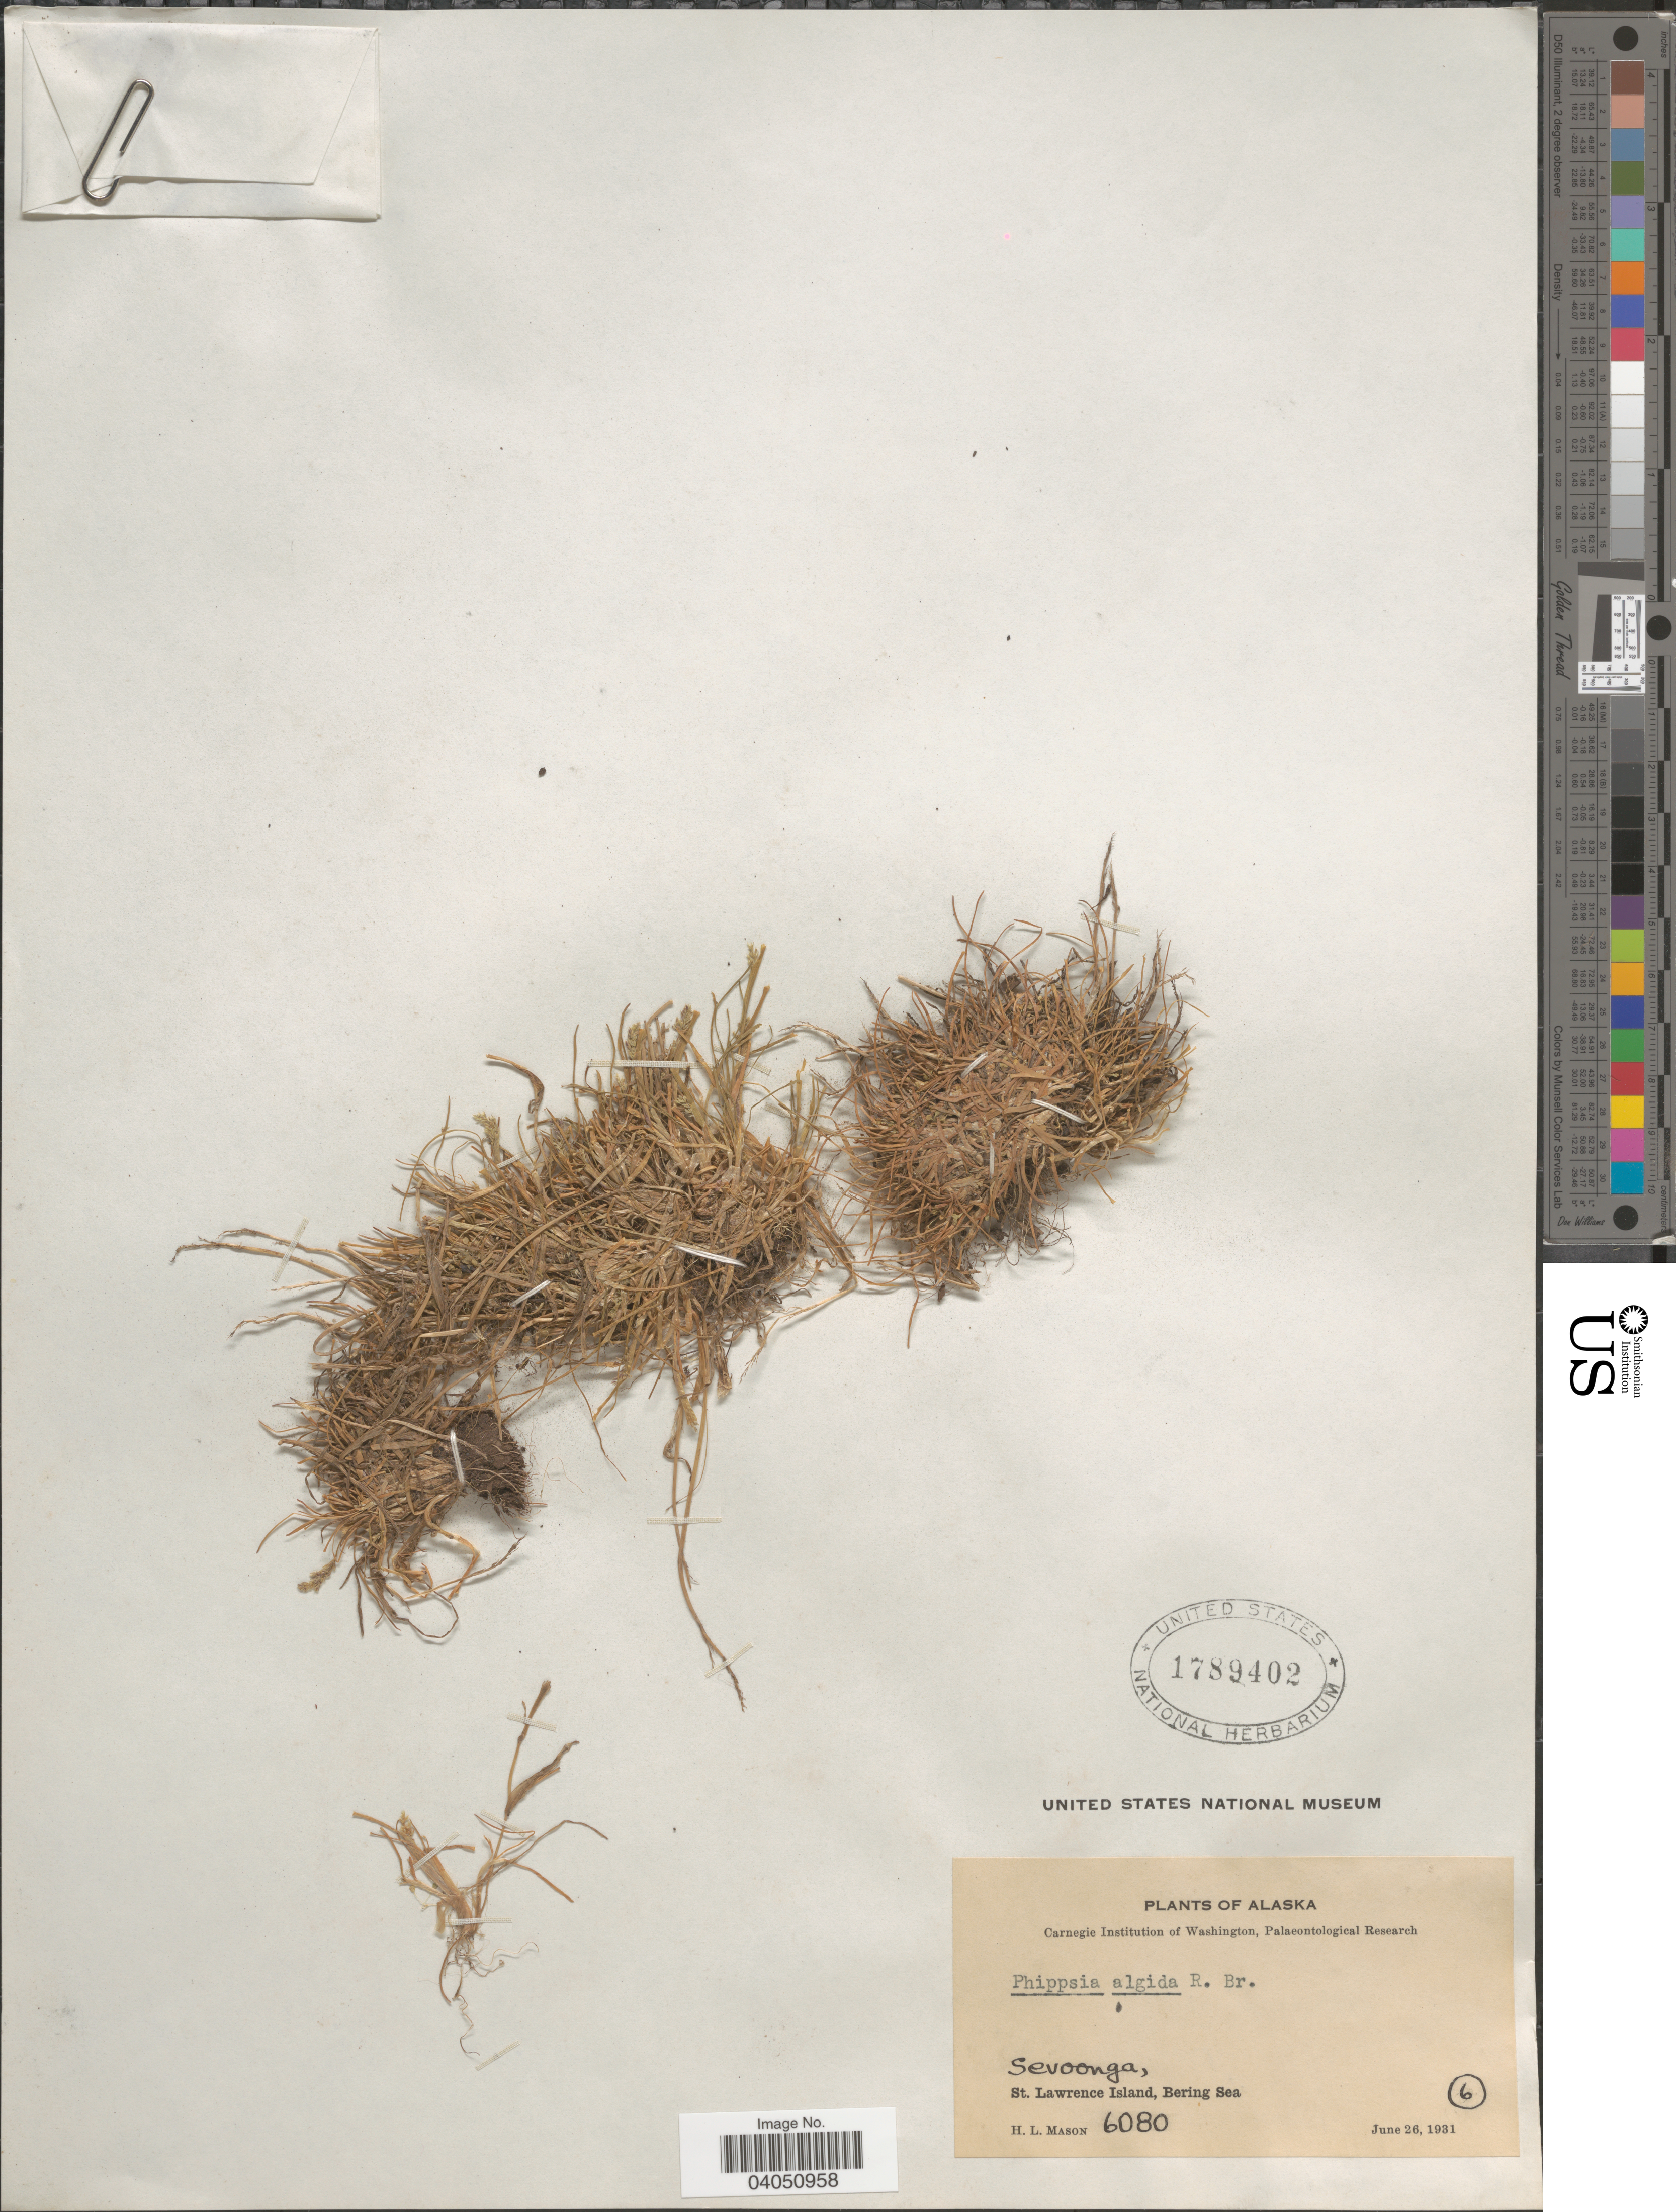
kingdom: Plantae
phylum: Tracheophyta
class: Liliopsida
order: Poales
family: Poaceae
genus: Phippsia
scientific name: Phippsia algida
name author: (Sol.) R. Br.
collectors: H. L. Mason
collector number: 6080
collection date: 1931-06-26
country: United States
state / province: Alaska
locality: Sevoonga, St. Lawrence Island, Bering Sea.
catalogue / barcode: US 1789402